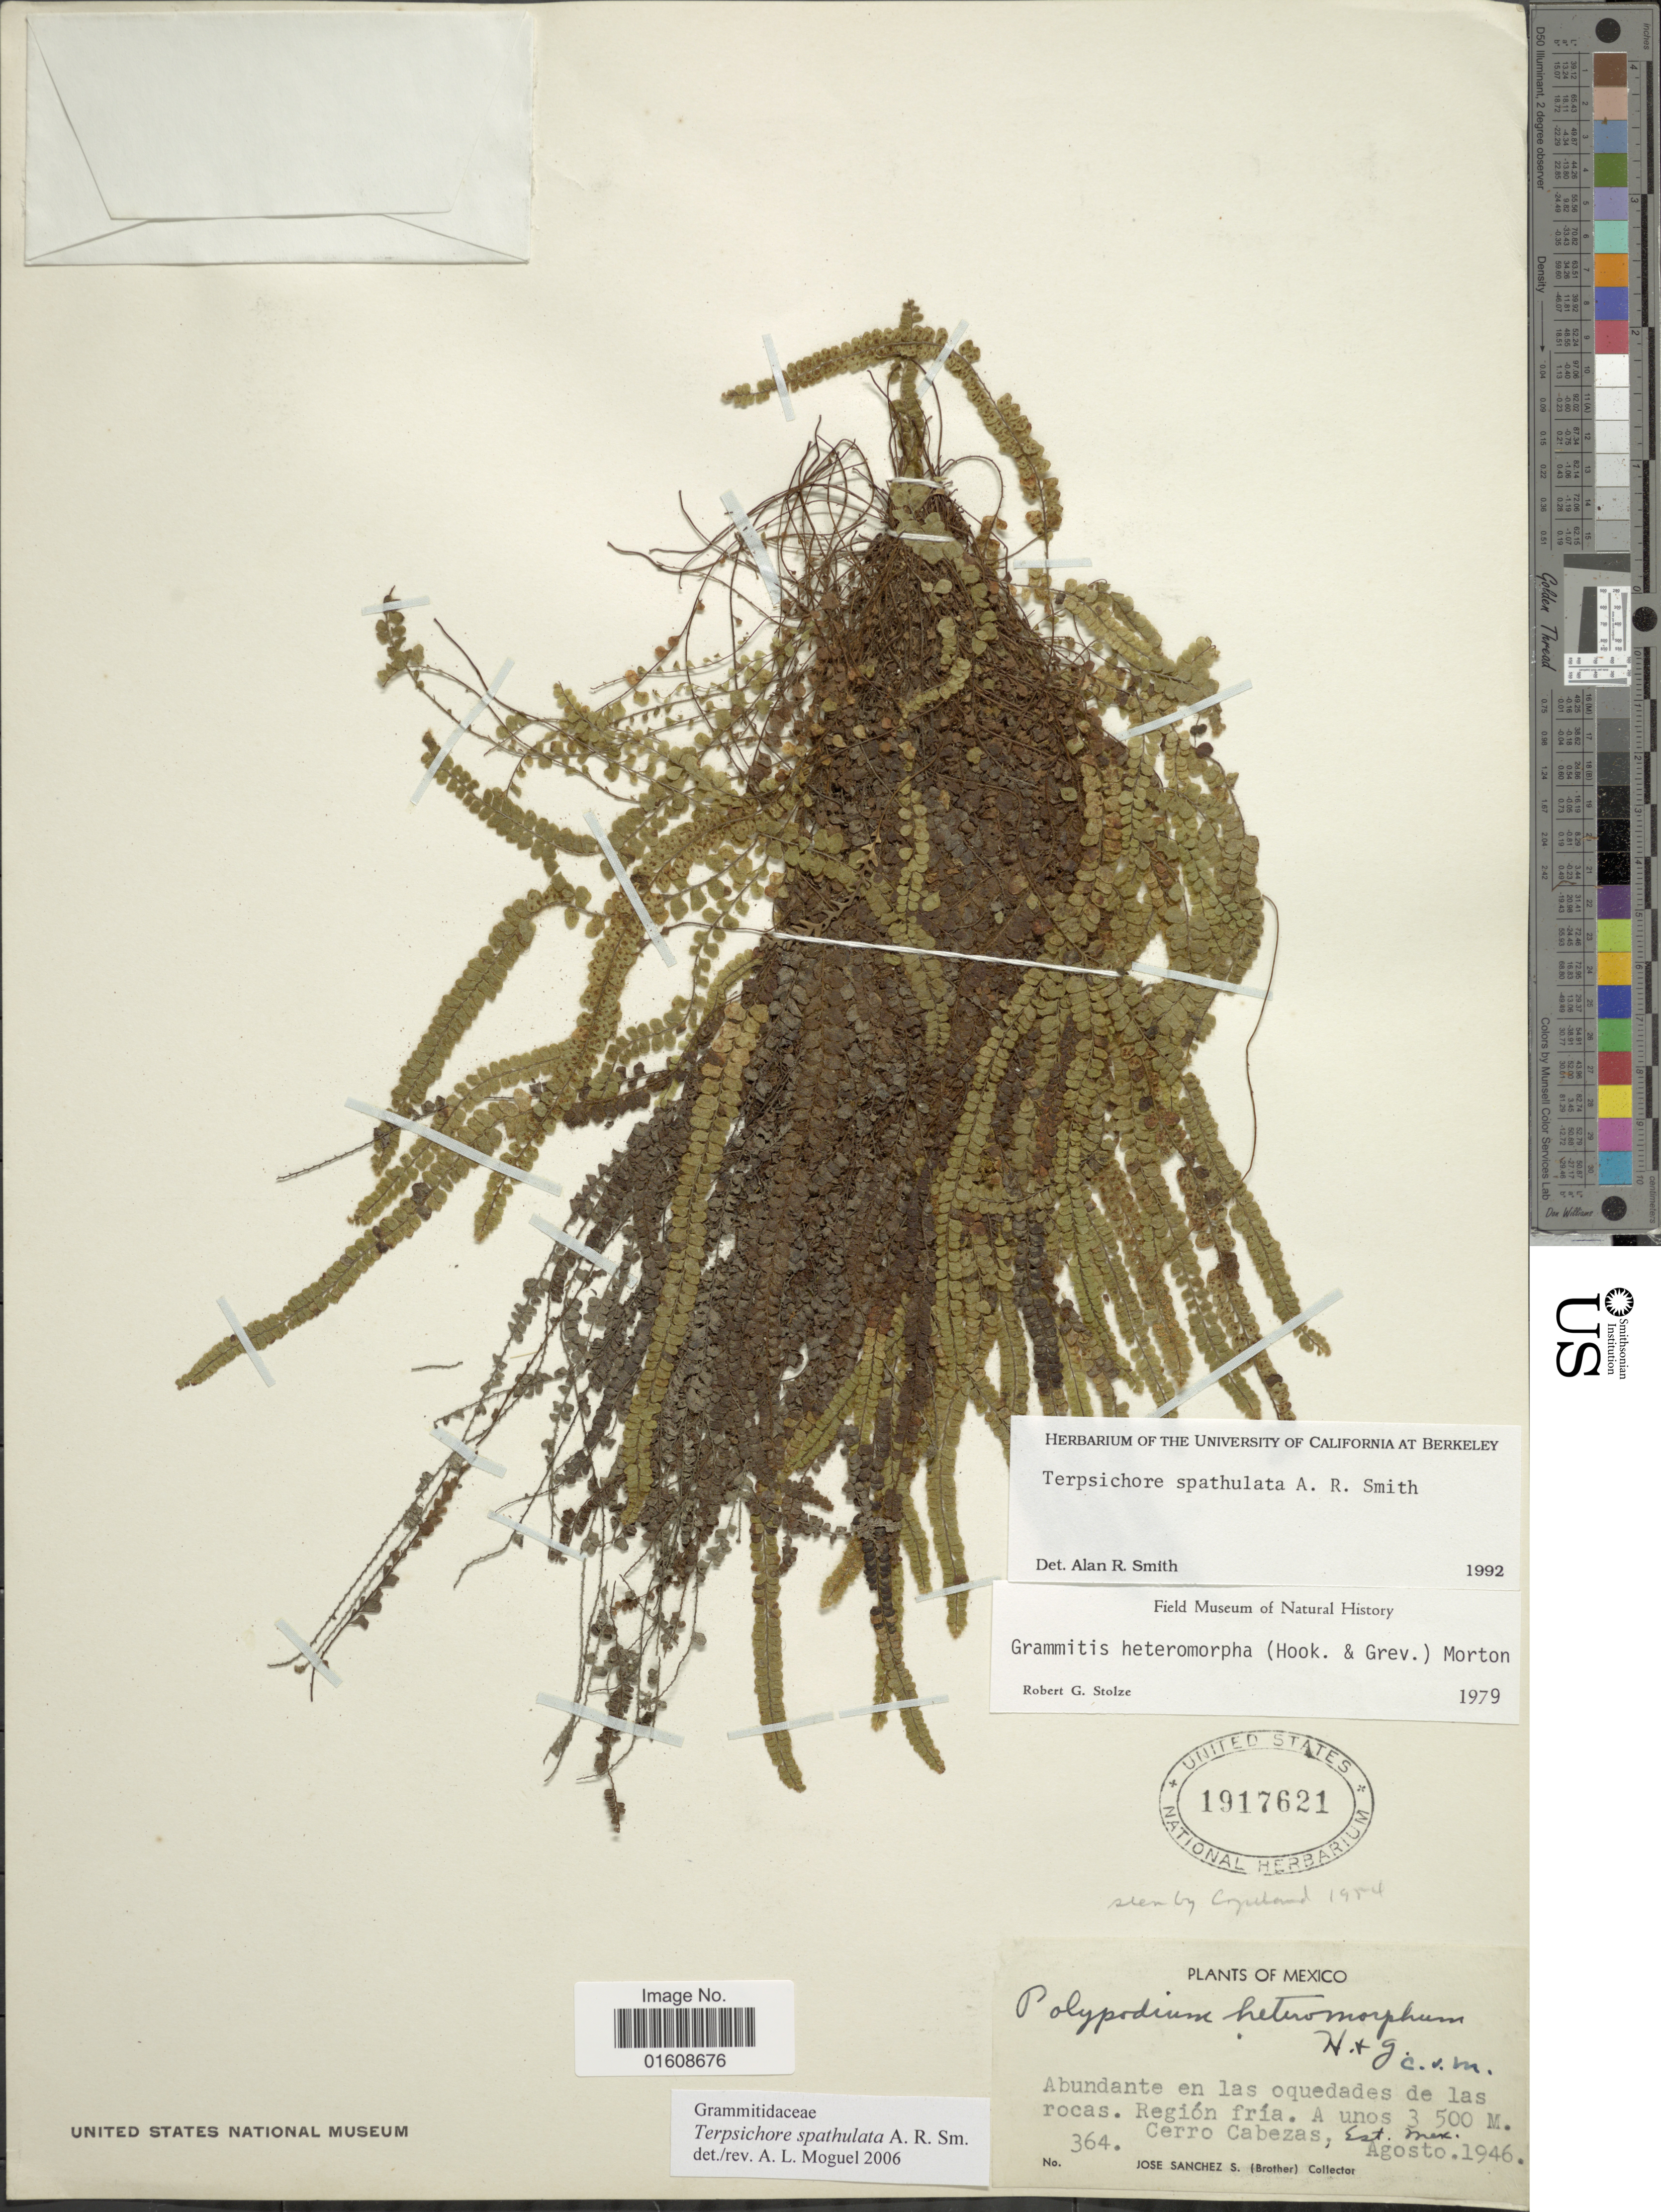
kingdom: Plantae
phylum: Tracheophyta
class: Polypodiopsida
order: Polypodiales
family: Polypodiaceae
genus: Alansmia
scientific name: Alansmia spathulata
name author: (A.R. Sm.) Moguel & M. Kessler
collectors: J. Sanchez S.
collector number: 364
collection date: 1946-08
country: Mexico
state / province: México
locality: Región fría. Cerro Cabezas, Est. Mex.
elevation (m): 3500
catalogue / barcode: US 1917621